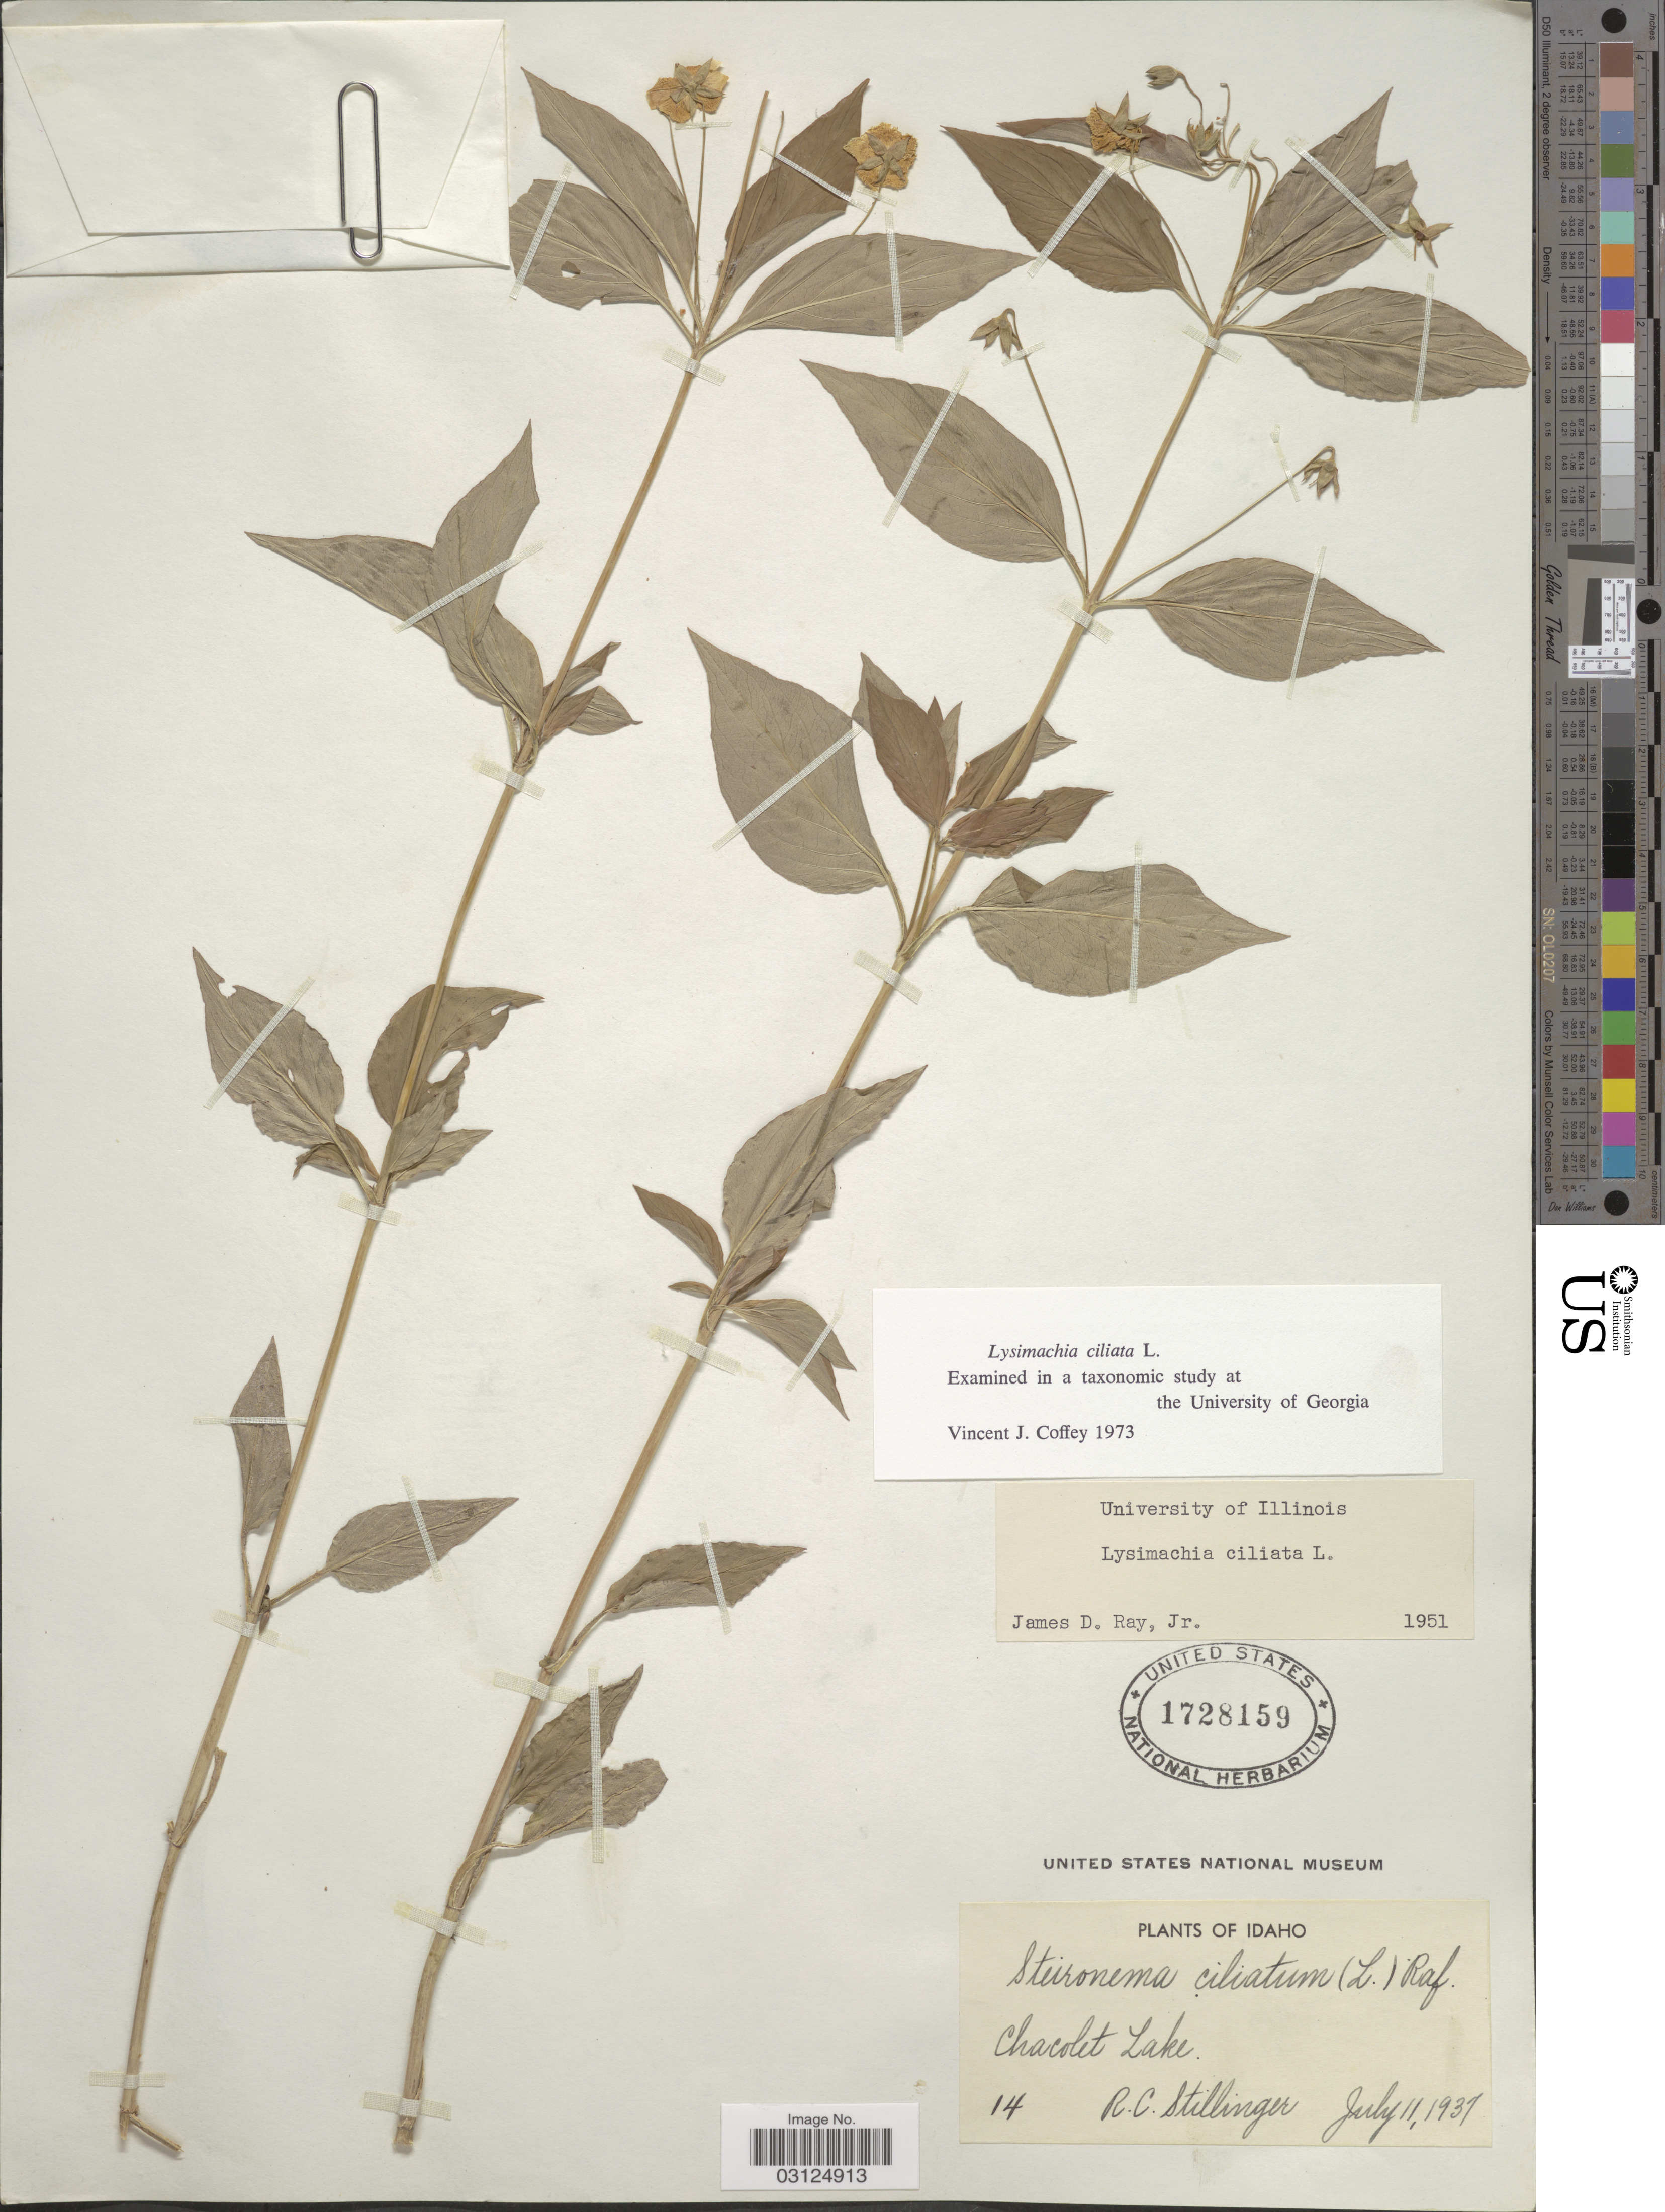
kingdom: Plantae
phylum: Tracheophyta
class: Magnoliopsida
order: Ericales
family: Primulaceae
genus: Lysimachia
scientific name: Lysimachia ciliata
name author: L.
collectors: R. Stillinger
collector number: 14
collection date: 1937-07-11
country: United States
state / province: Idaho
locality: Chacolet Lake.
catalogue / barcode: US 1728159